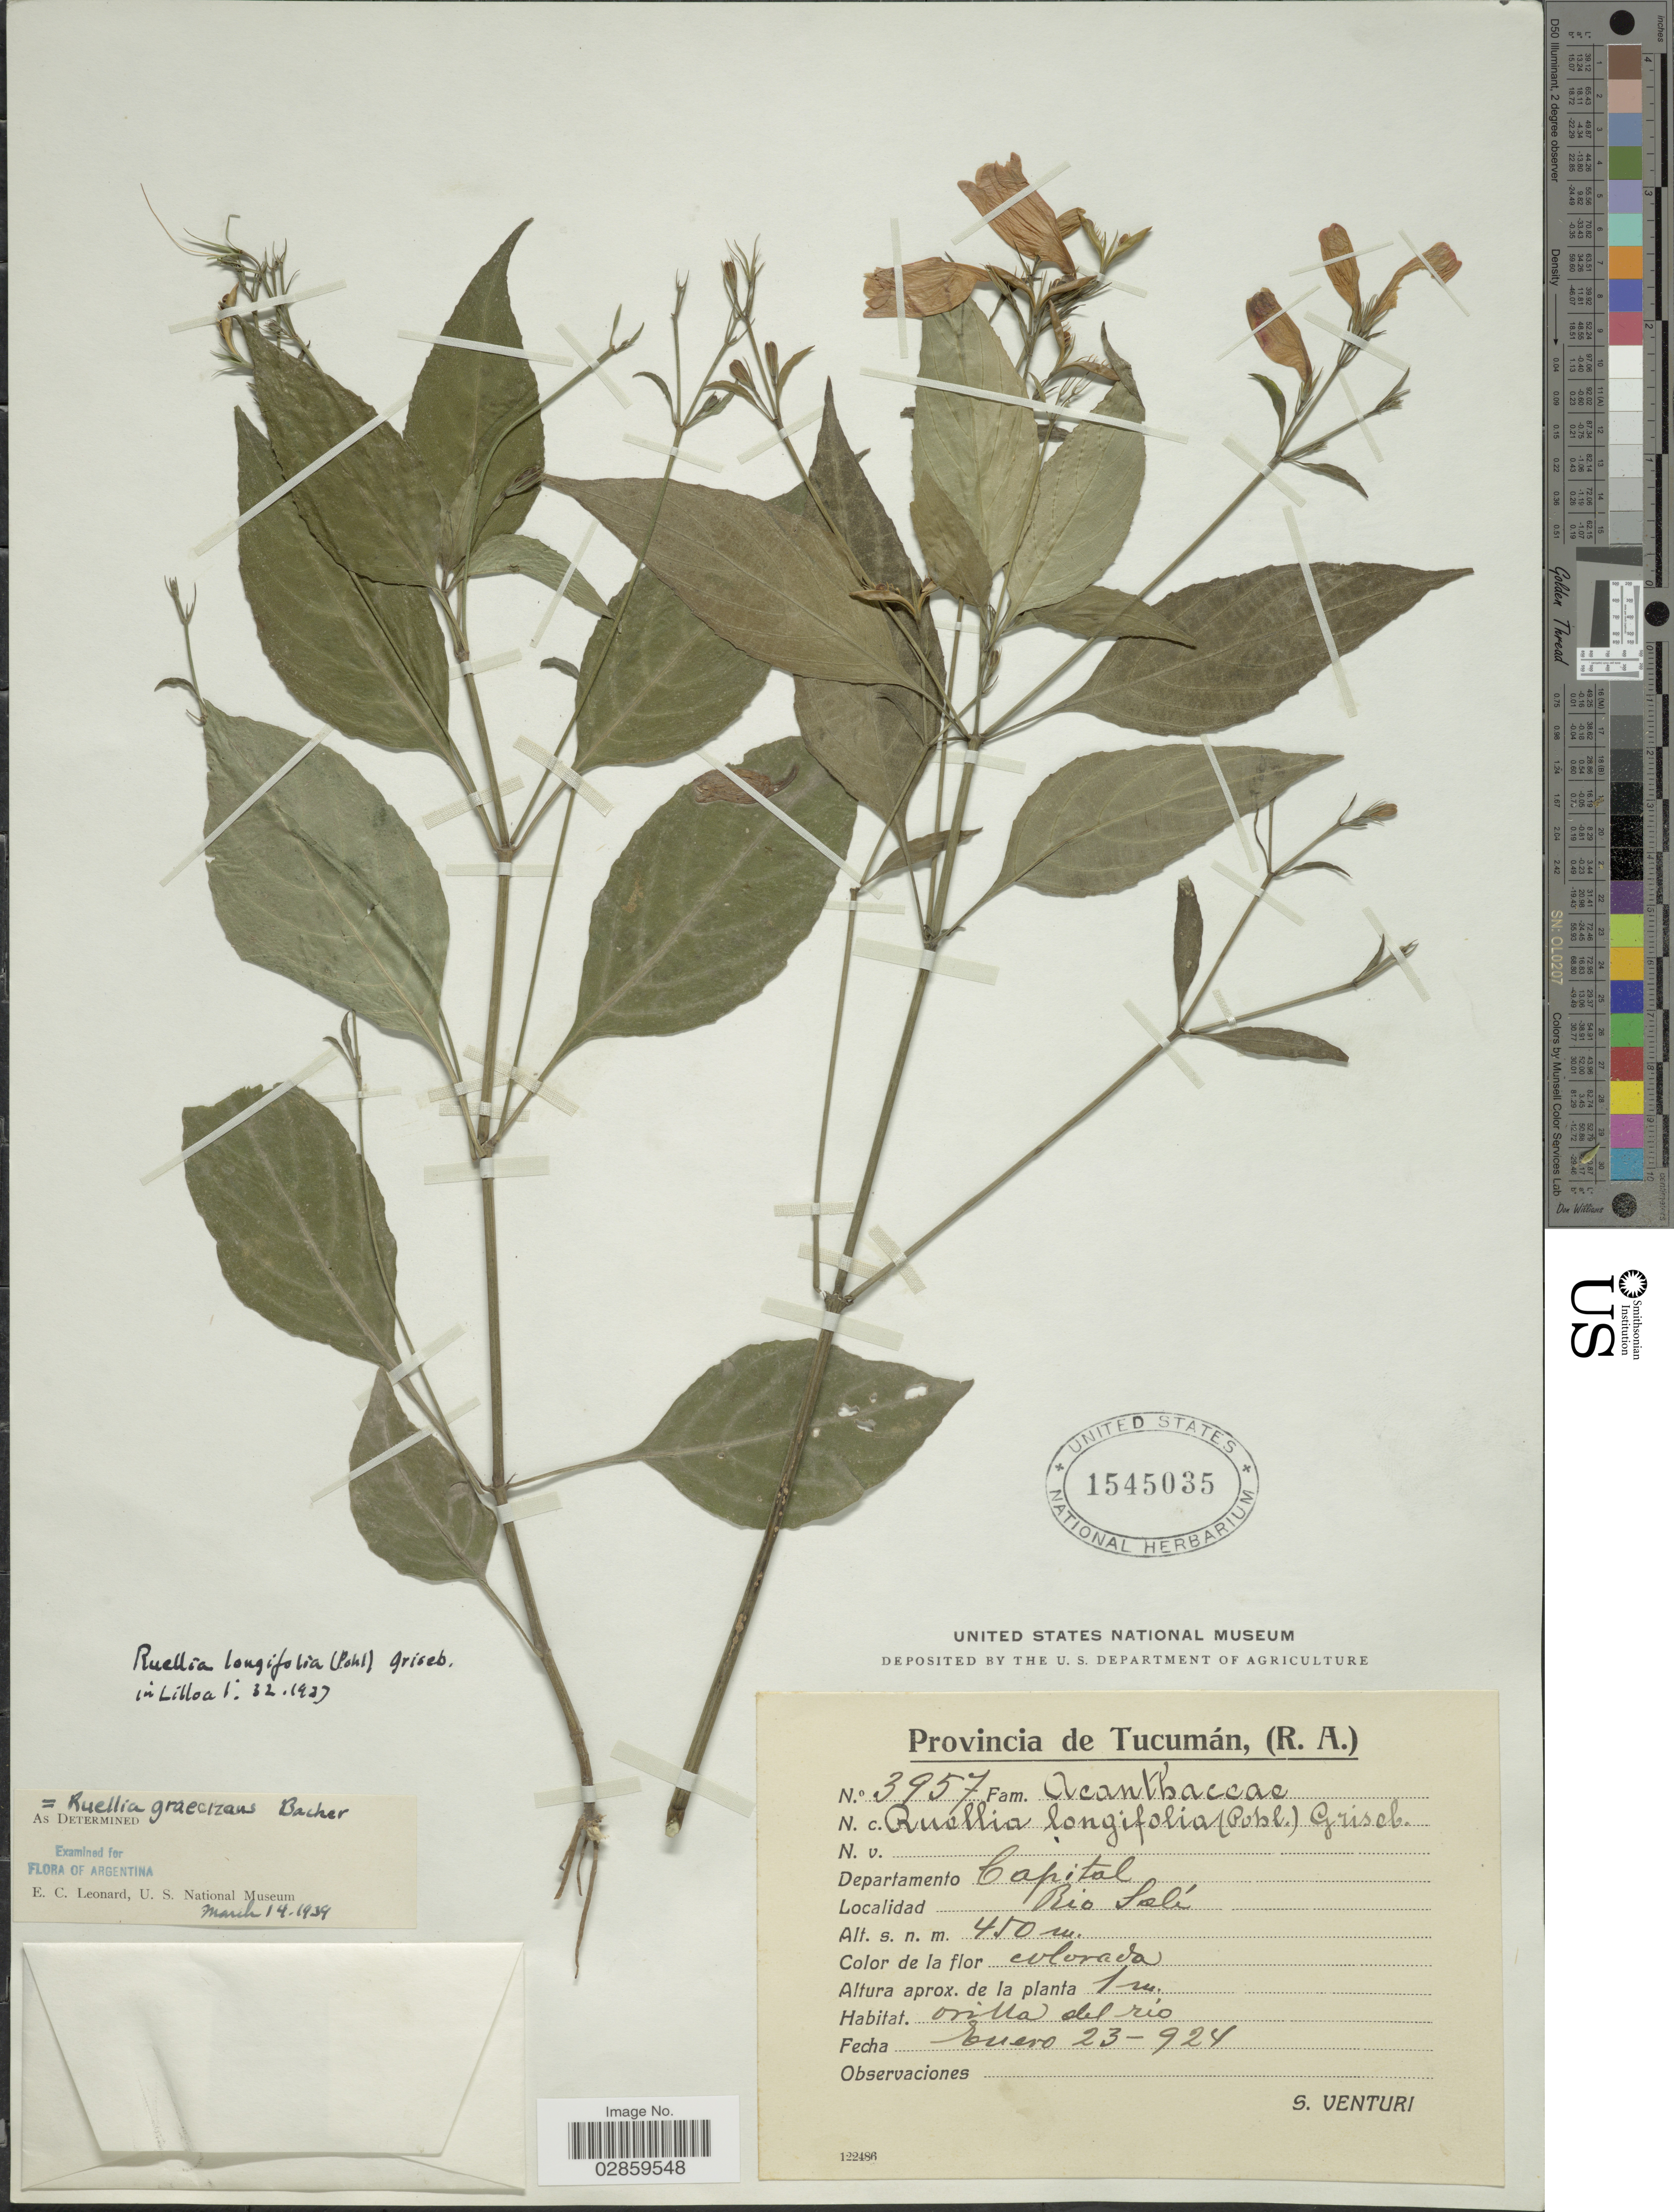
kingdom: Plantae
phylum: Tracheophyta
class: Magnoliopsida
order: Lamiales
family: Acanthaceae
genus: Ruellia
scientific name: Ruellia brevifolia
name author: (Pohl) C. Ezcurra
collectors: S. Venturi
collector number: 3957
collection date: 1924-01-23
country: Argentina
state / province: Tucuman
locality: Departamento Capital. Rio Salí.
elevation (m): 450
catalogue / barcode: US 1545035